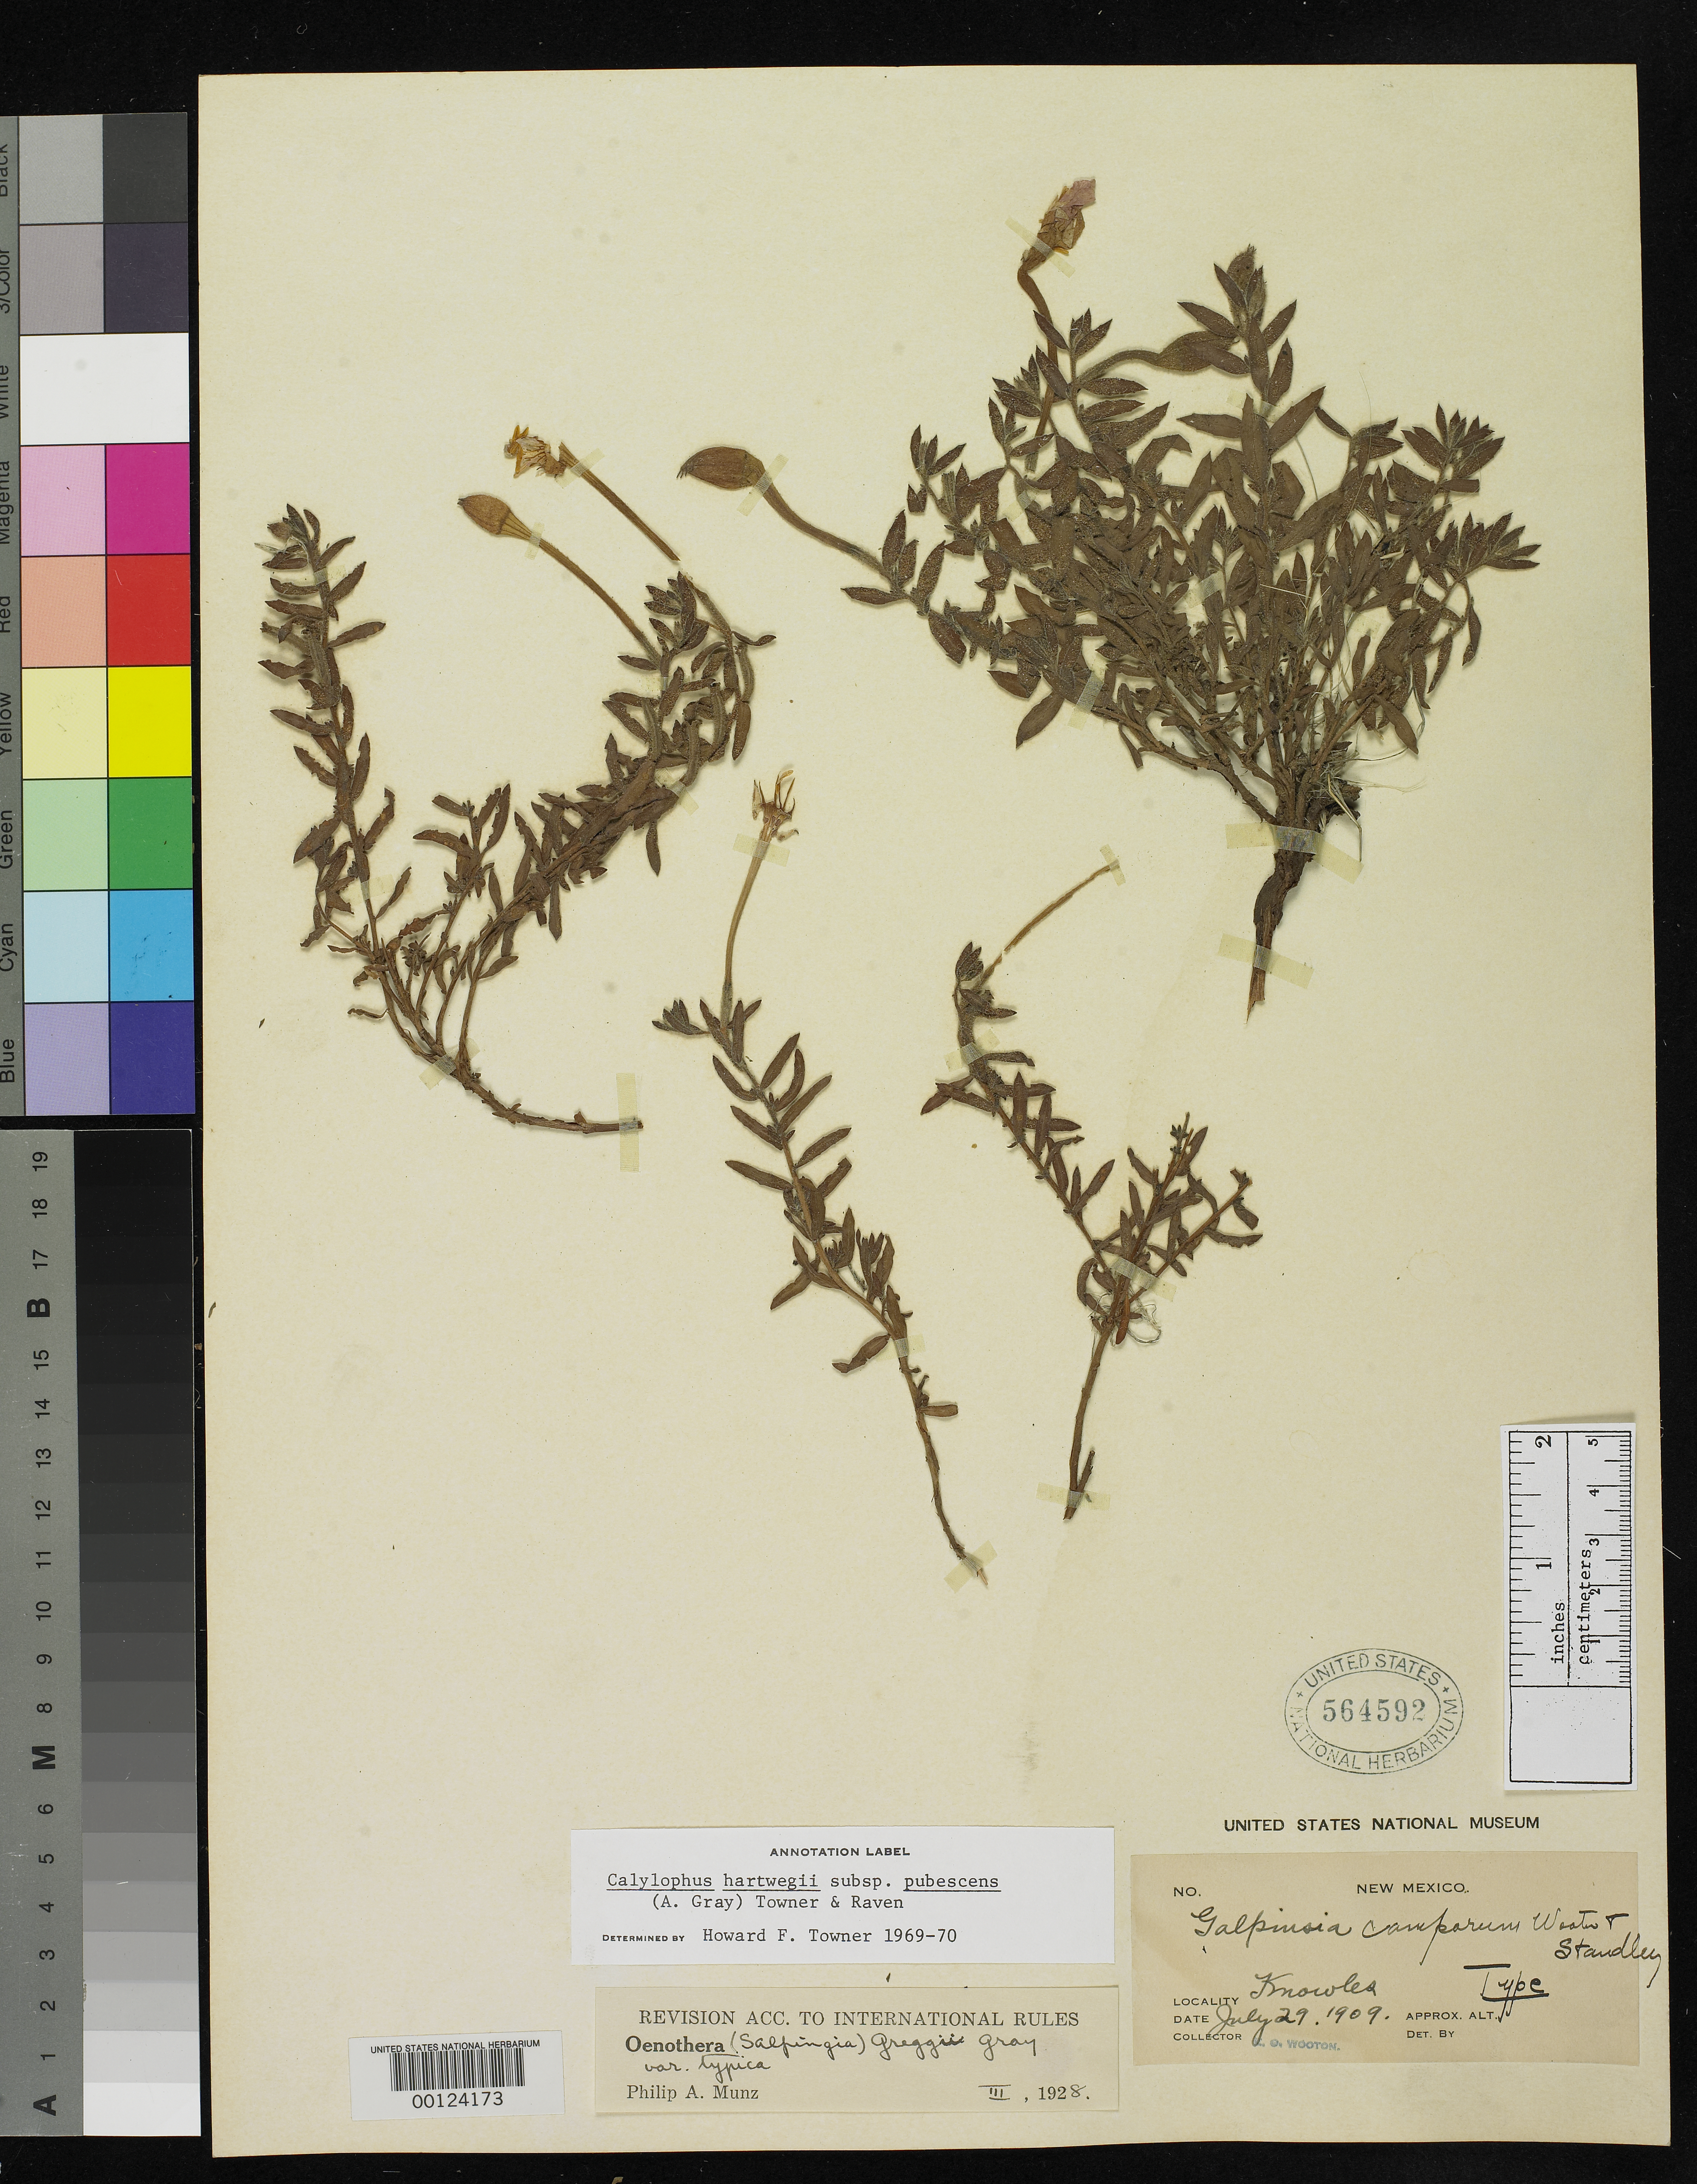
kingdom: Plantae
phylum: Tracheophyta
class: Magnoliopsida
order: Myrtales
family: Onagraceae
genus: Galpinsia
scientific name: Galpinsia camporum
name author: Wooton & Standl.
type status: Holotype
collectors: E. O. Wooton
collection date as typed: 29 Jul 1909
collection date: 1909-07-29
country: United States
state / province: New Mexico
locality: Knowles.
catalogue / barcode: US 564592